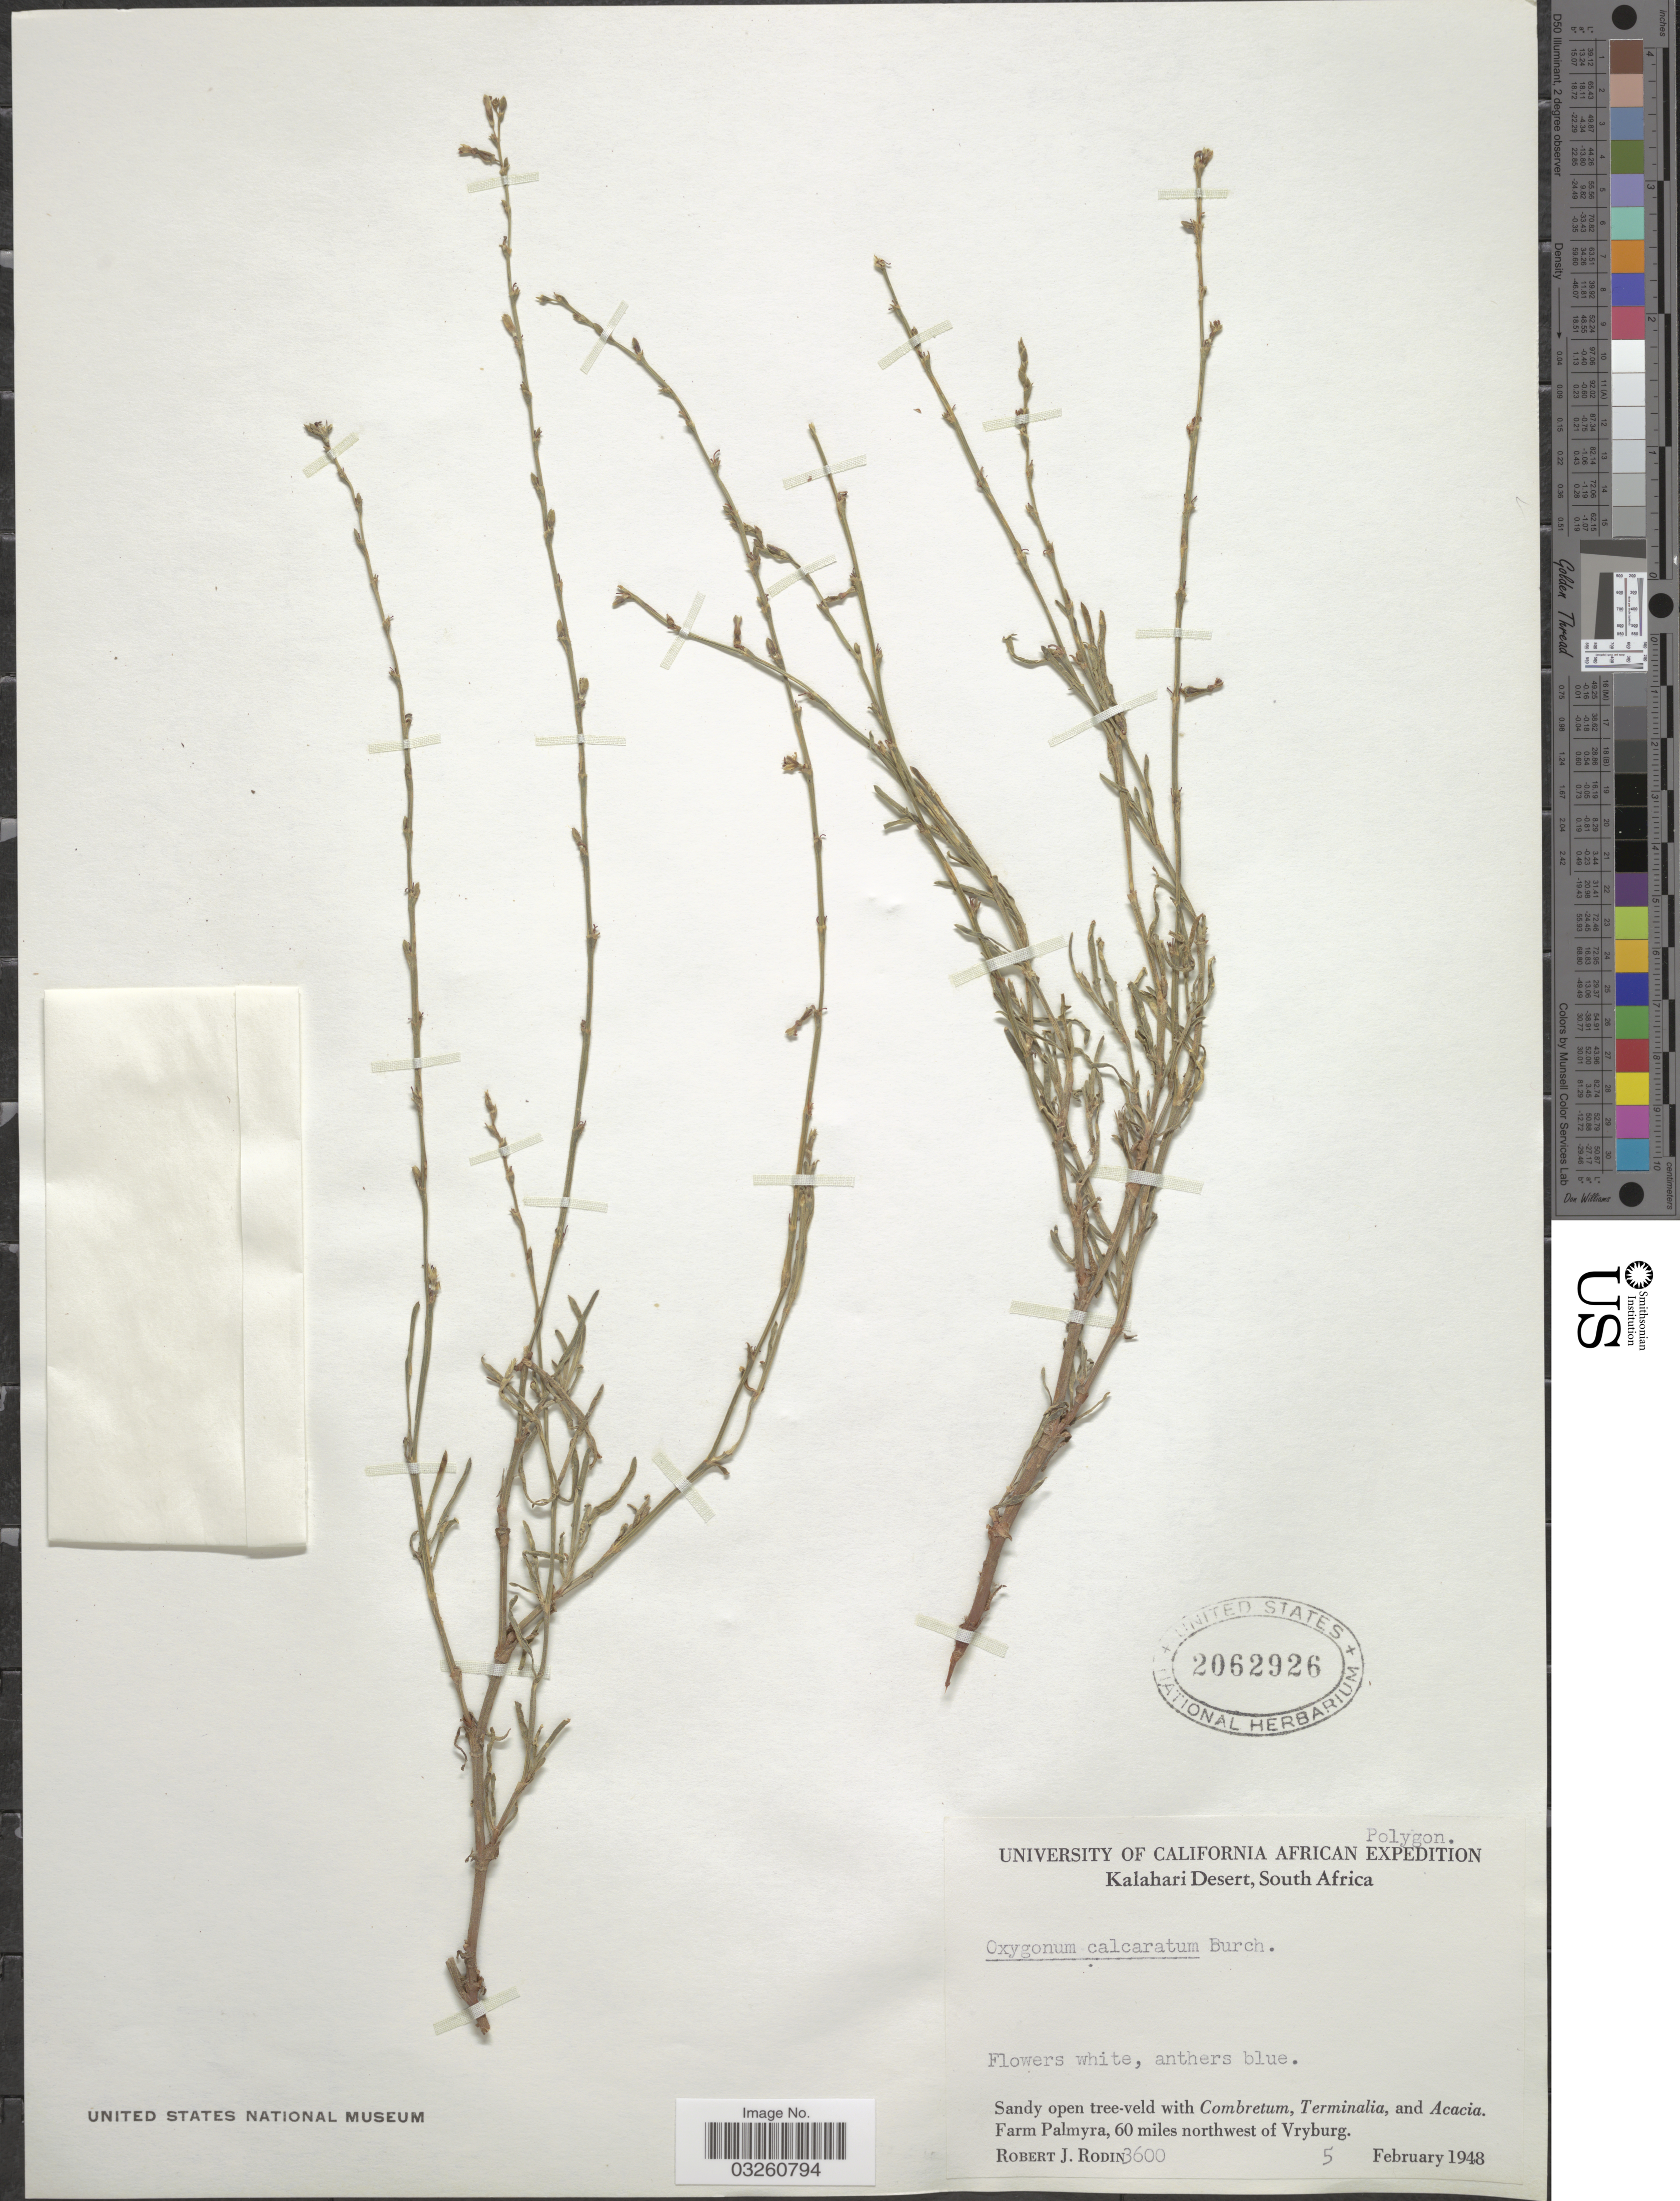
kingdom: Plantae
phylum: Tracheophyta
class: Magnoliopsida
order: Caryophyllales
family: Polygonaceae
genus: Oxygonum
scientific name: Oxygonum calcaratum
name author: Meisn.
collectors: R. J. Rodin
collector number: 3600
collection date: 1948-02-05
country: South Africa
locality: Kalahari Desert. Farm Palmyra, 60 miles northwest of Vryburg.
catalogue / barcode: US 2062926